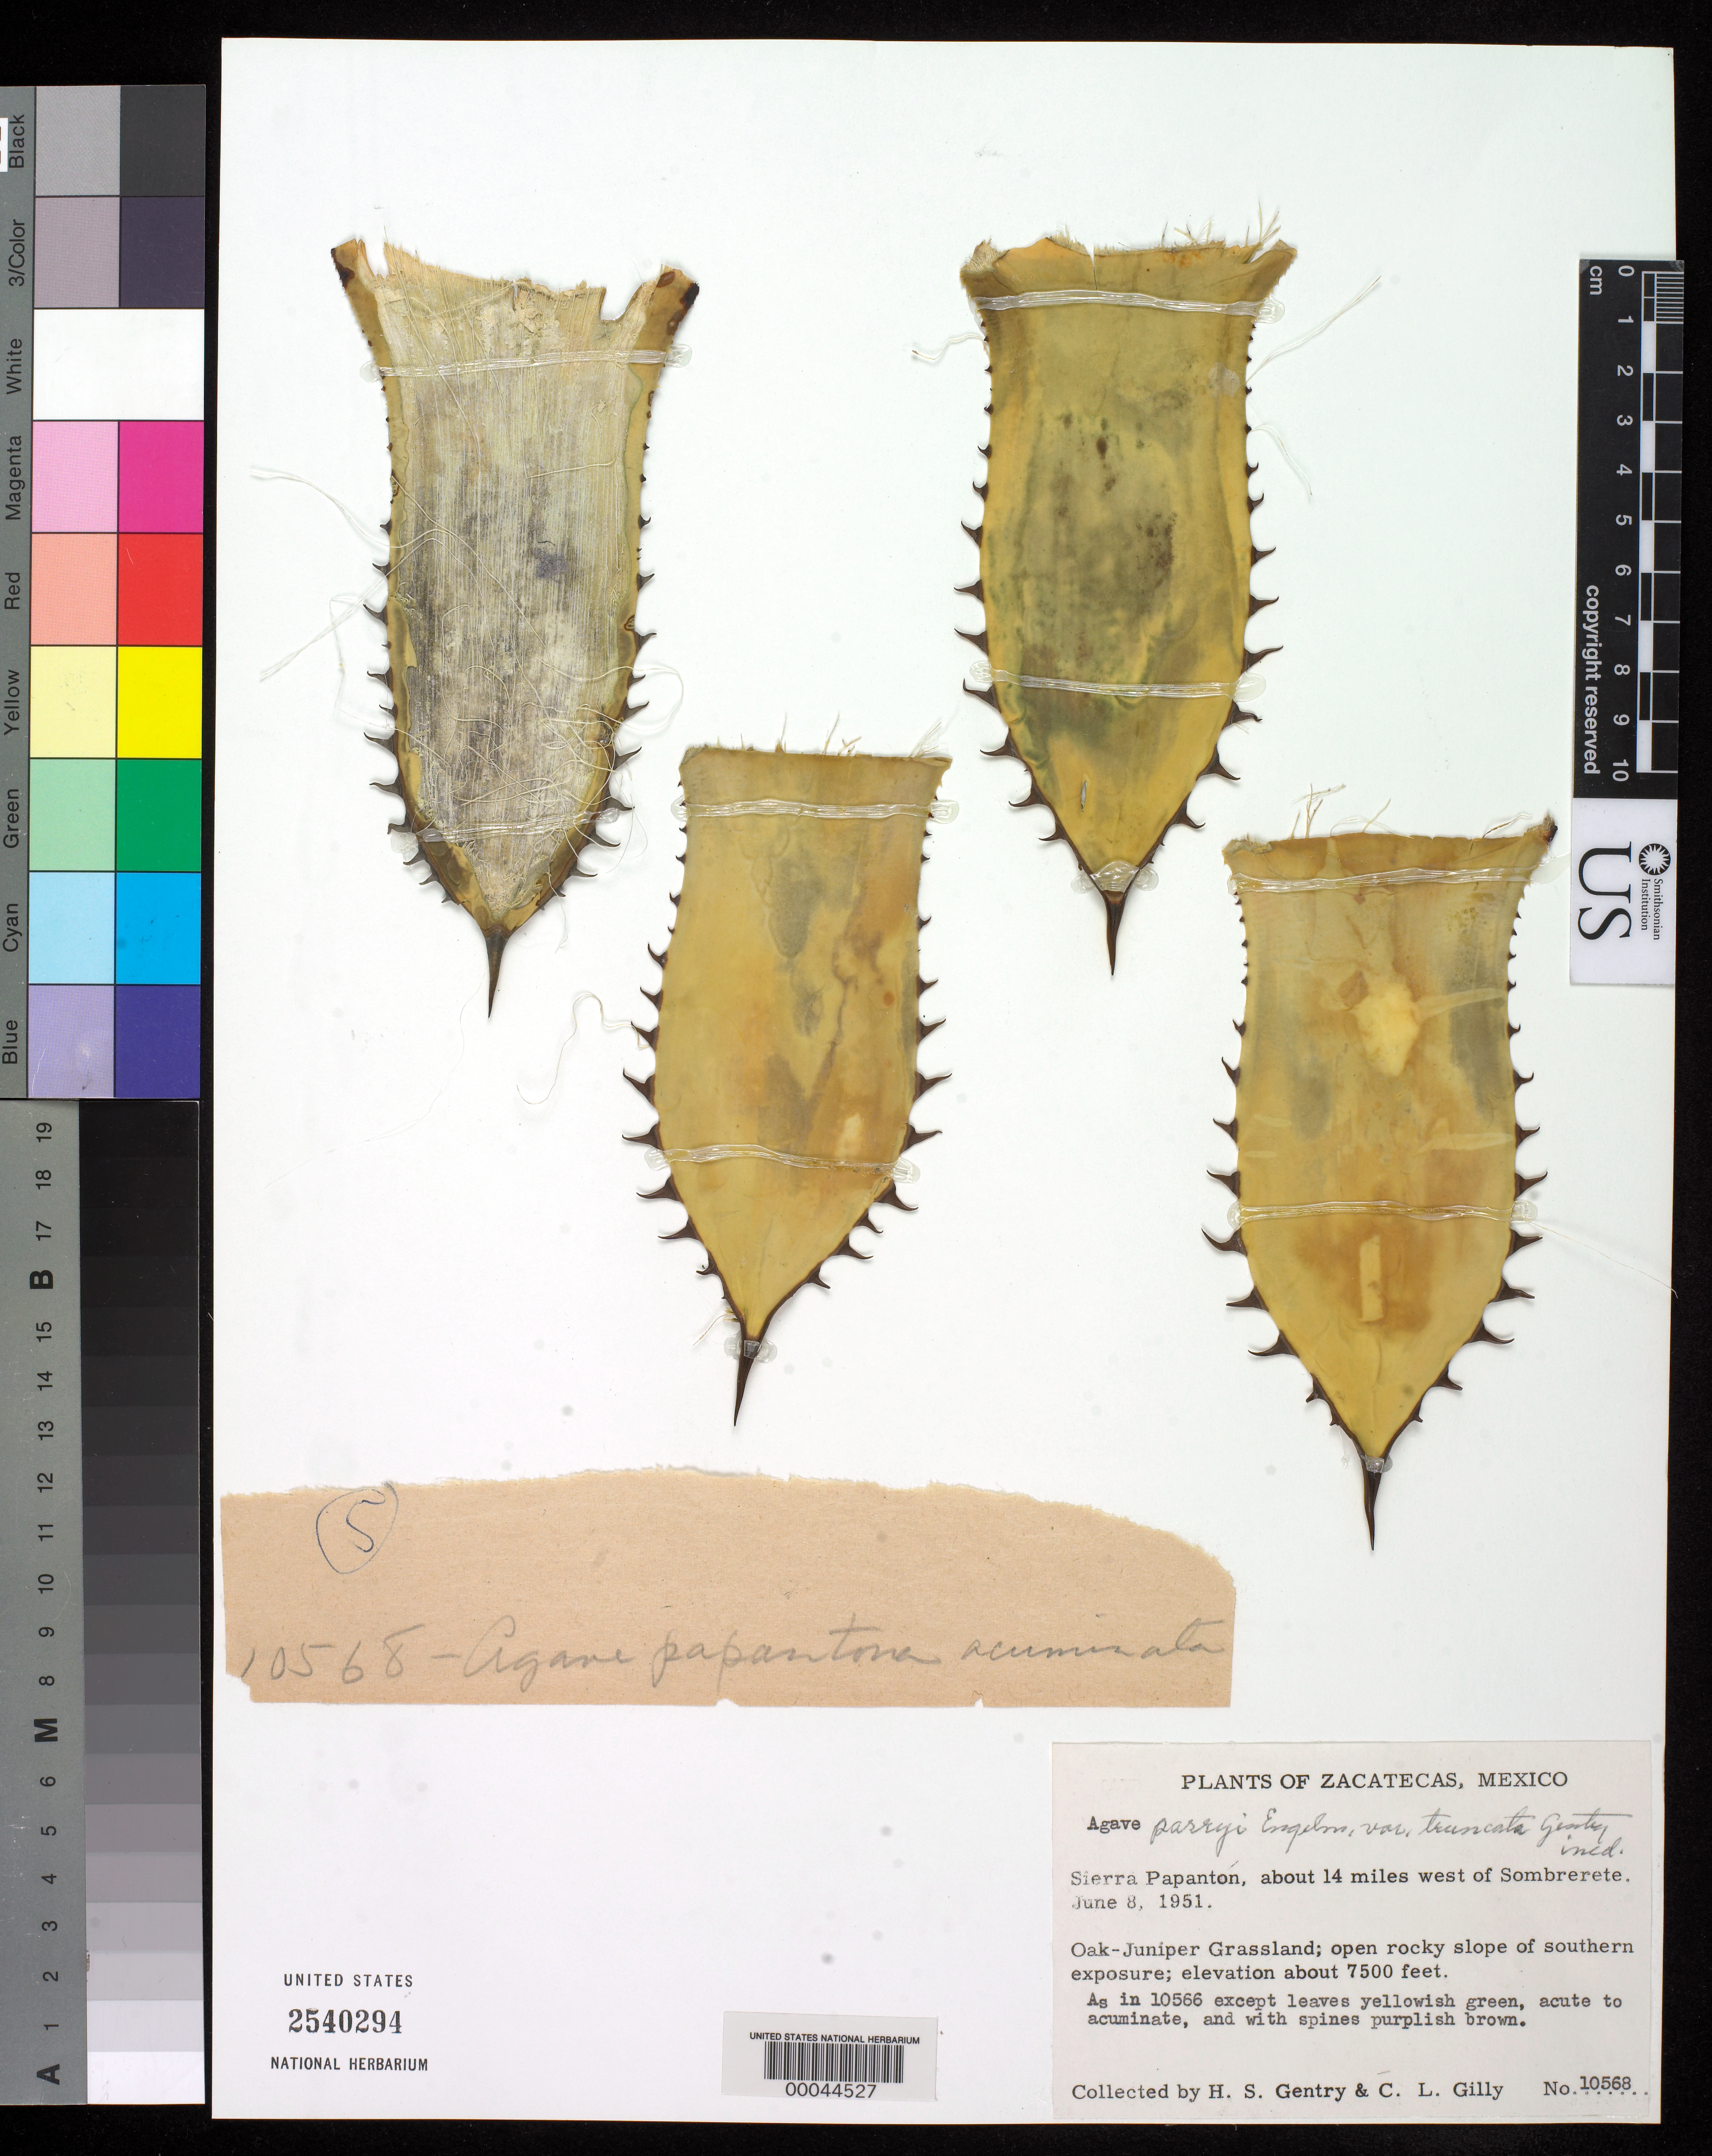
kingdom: Plantae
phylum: Tracheophyta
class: Liliopsida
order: Asparagales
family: Asparagaceae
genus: Agave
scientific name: Agave parryi var. truncata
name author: Gentry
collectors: H. S. Gentry & C. Gilly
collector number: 10568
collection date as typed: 08 Jun 1951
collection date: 1951-06-08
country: Mexico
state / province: Zacatecas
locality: Sierra papanton, ca 14 mi W of sombrerete, zacatecas-Durango border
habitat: Oak-juniper grassland; open rocky slope of southern exposure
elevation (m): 2286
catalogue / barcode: US 2540294